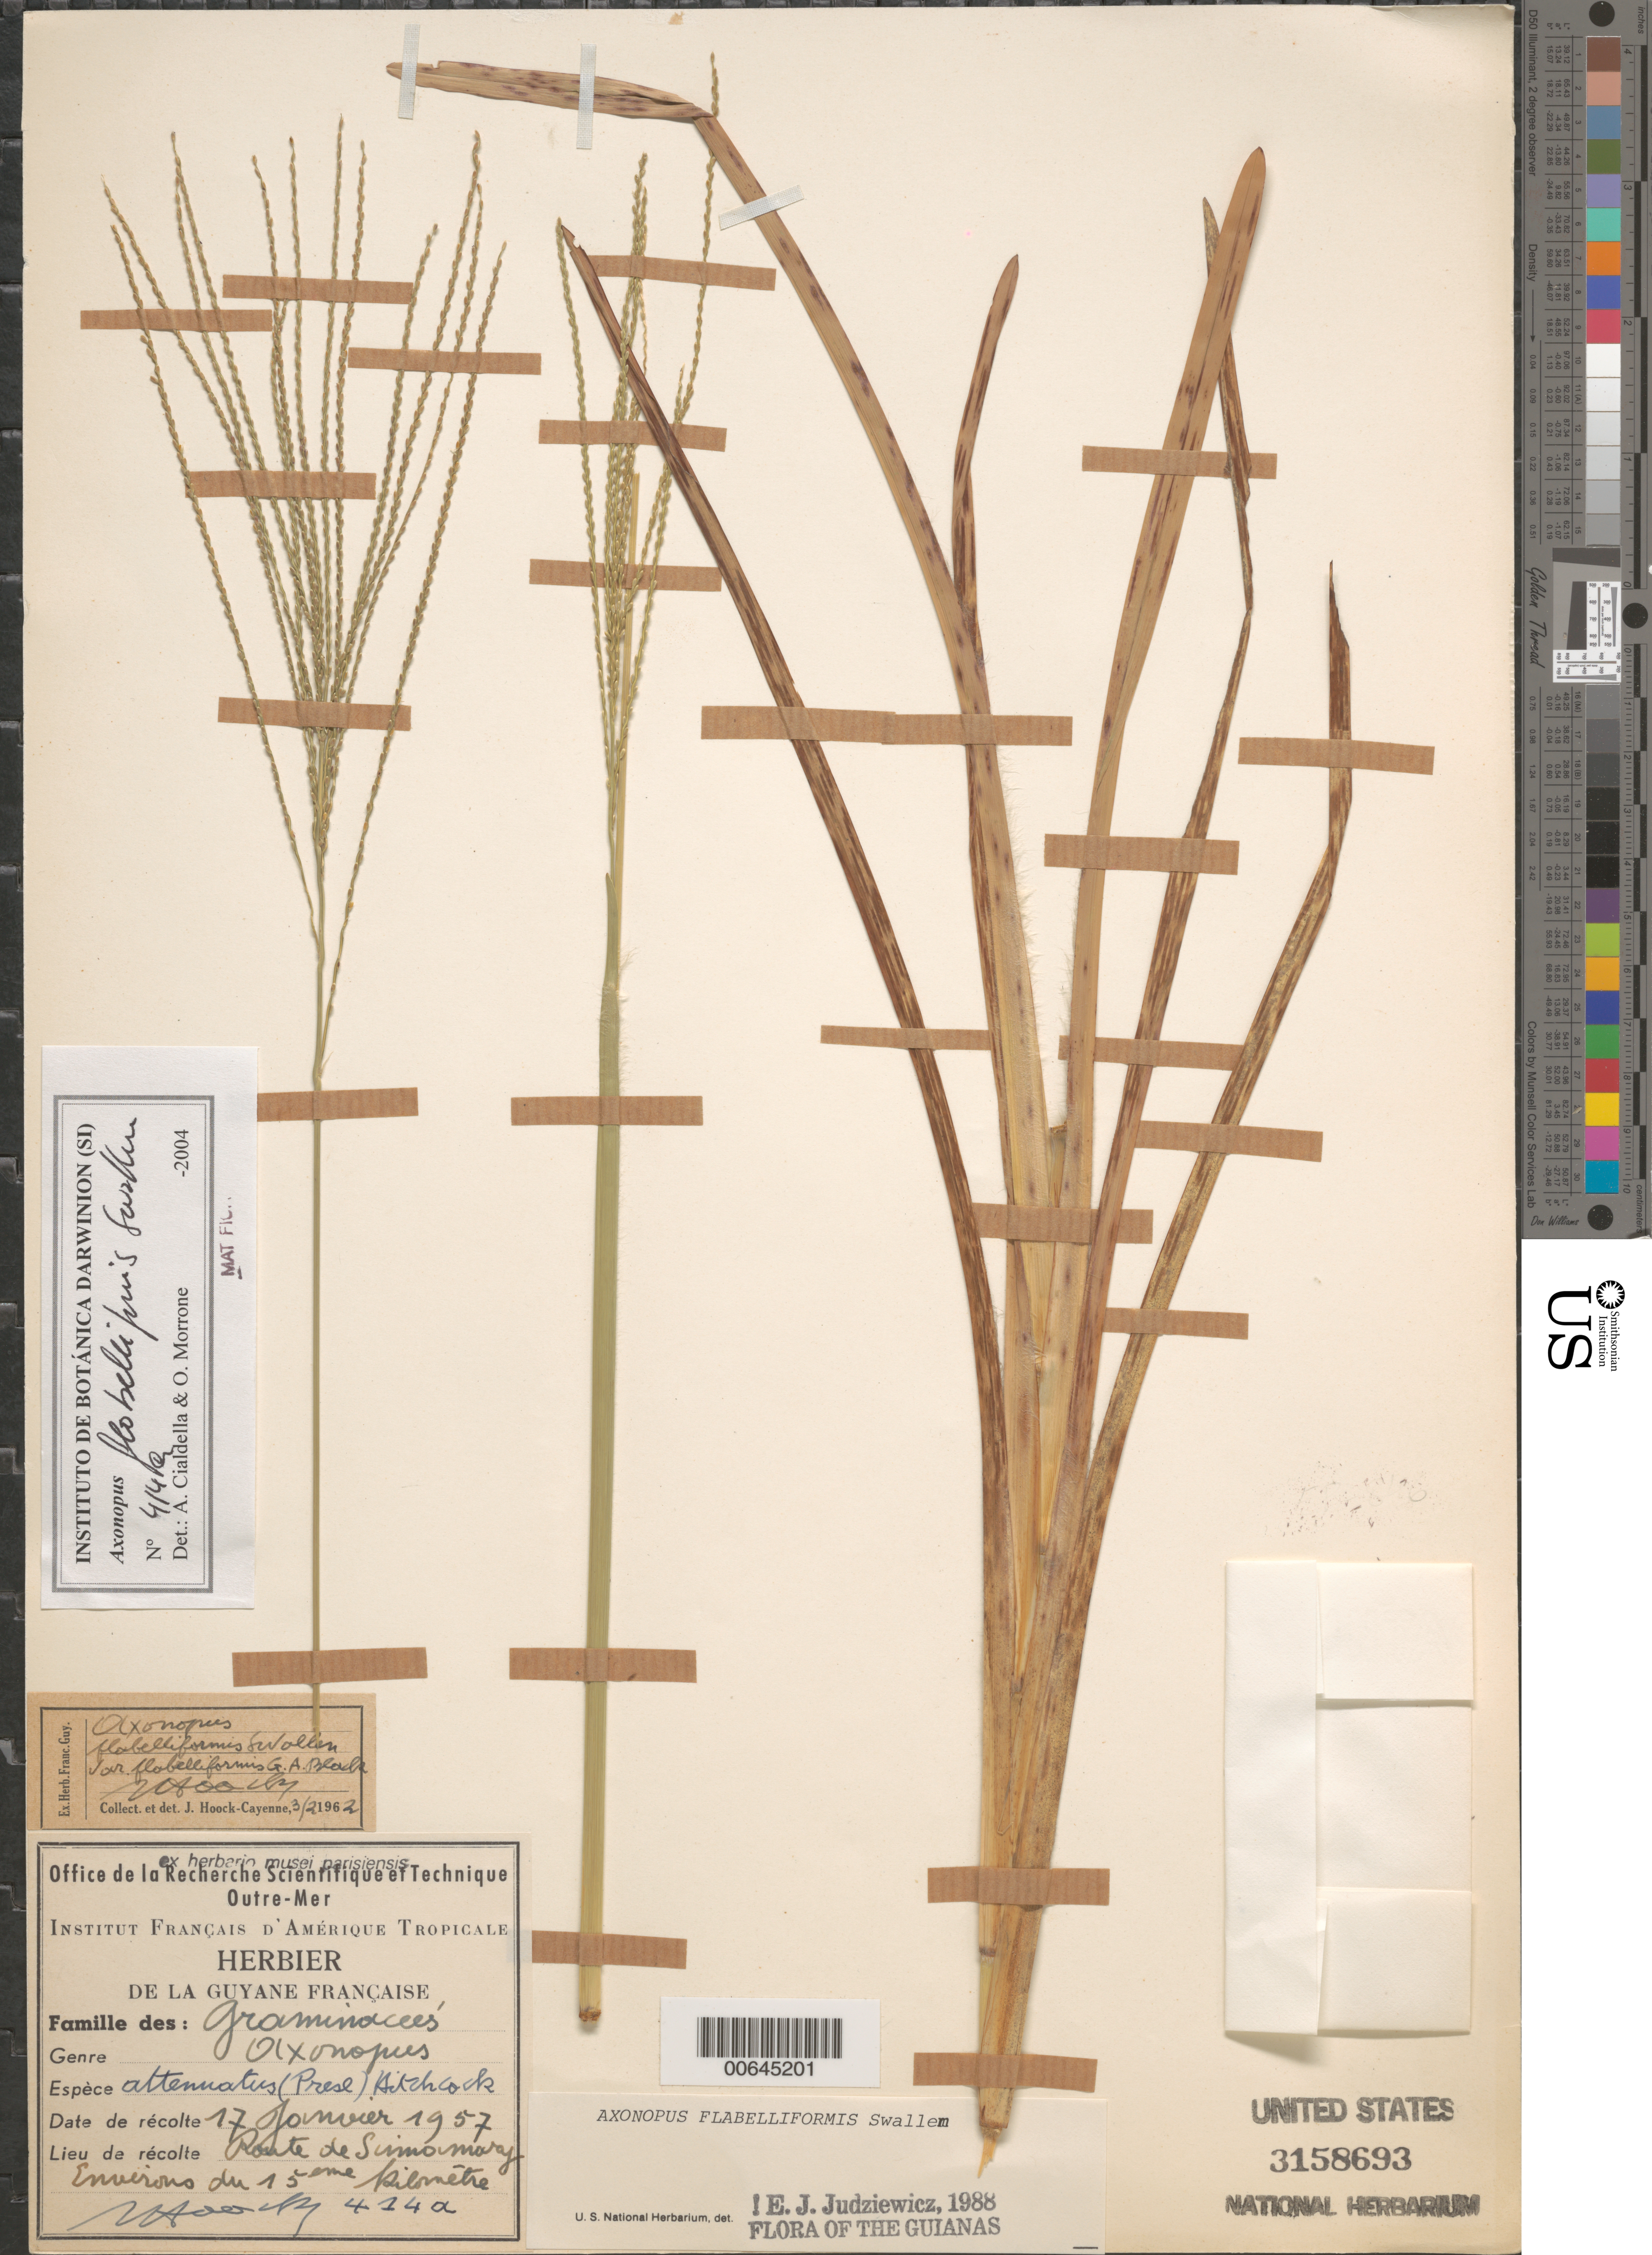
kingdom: Plantae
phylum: Tracheophyta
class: Liliopsida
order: Poales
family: Poaceae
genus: Axonopus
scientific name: Axonopus flabelliformis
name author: Swallen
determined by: Judziewicz, E. J.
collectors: J. Hoock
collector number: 414 a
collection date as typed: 17-Jan-57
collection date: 1957-01-17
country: French Guiana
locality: Route de Sinnamary, 15 km environs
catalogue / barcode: US 3158693